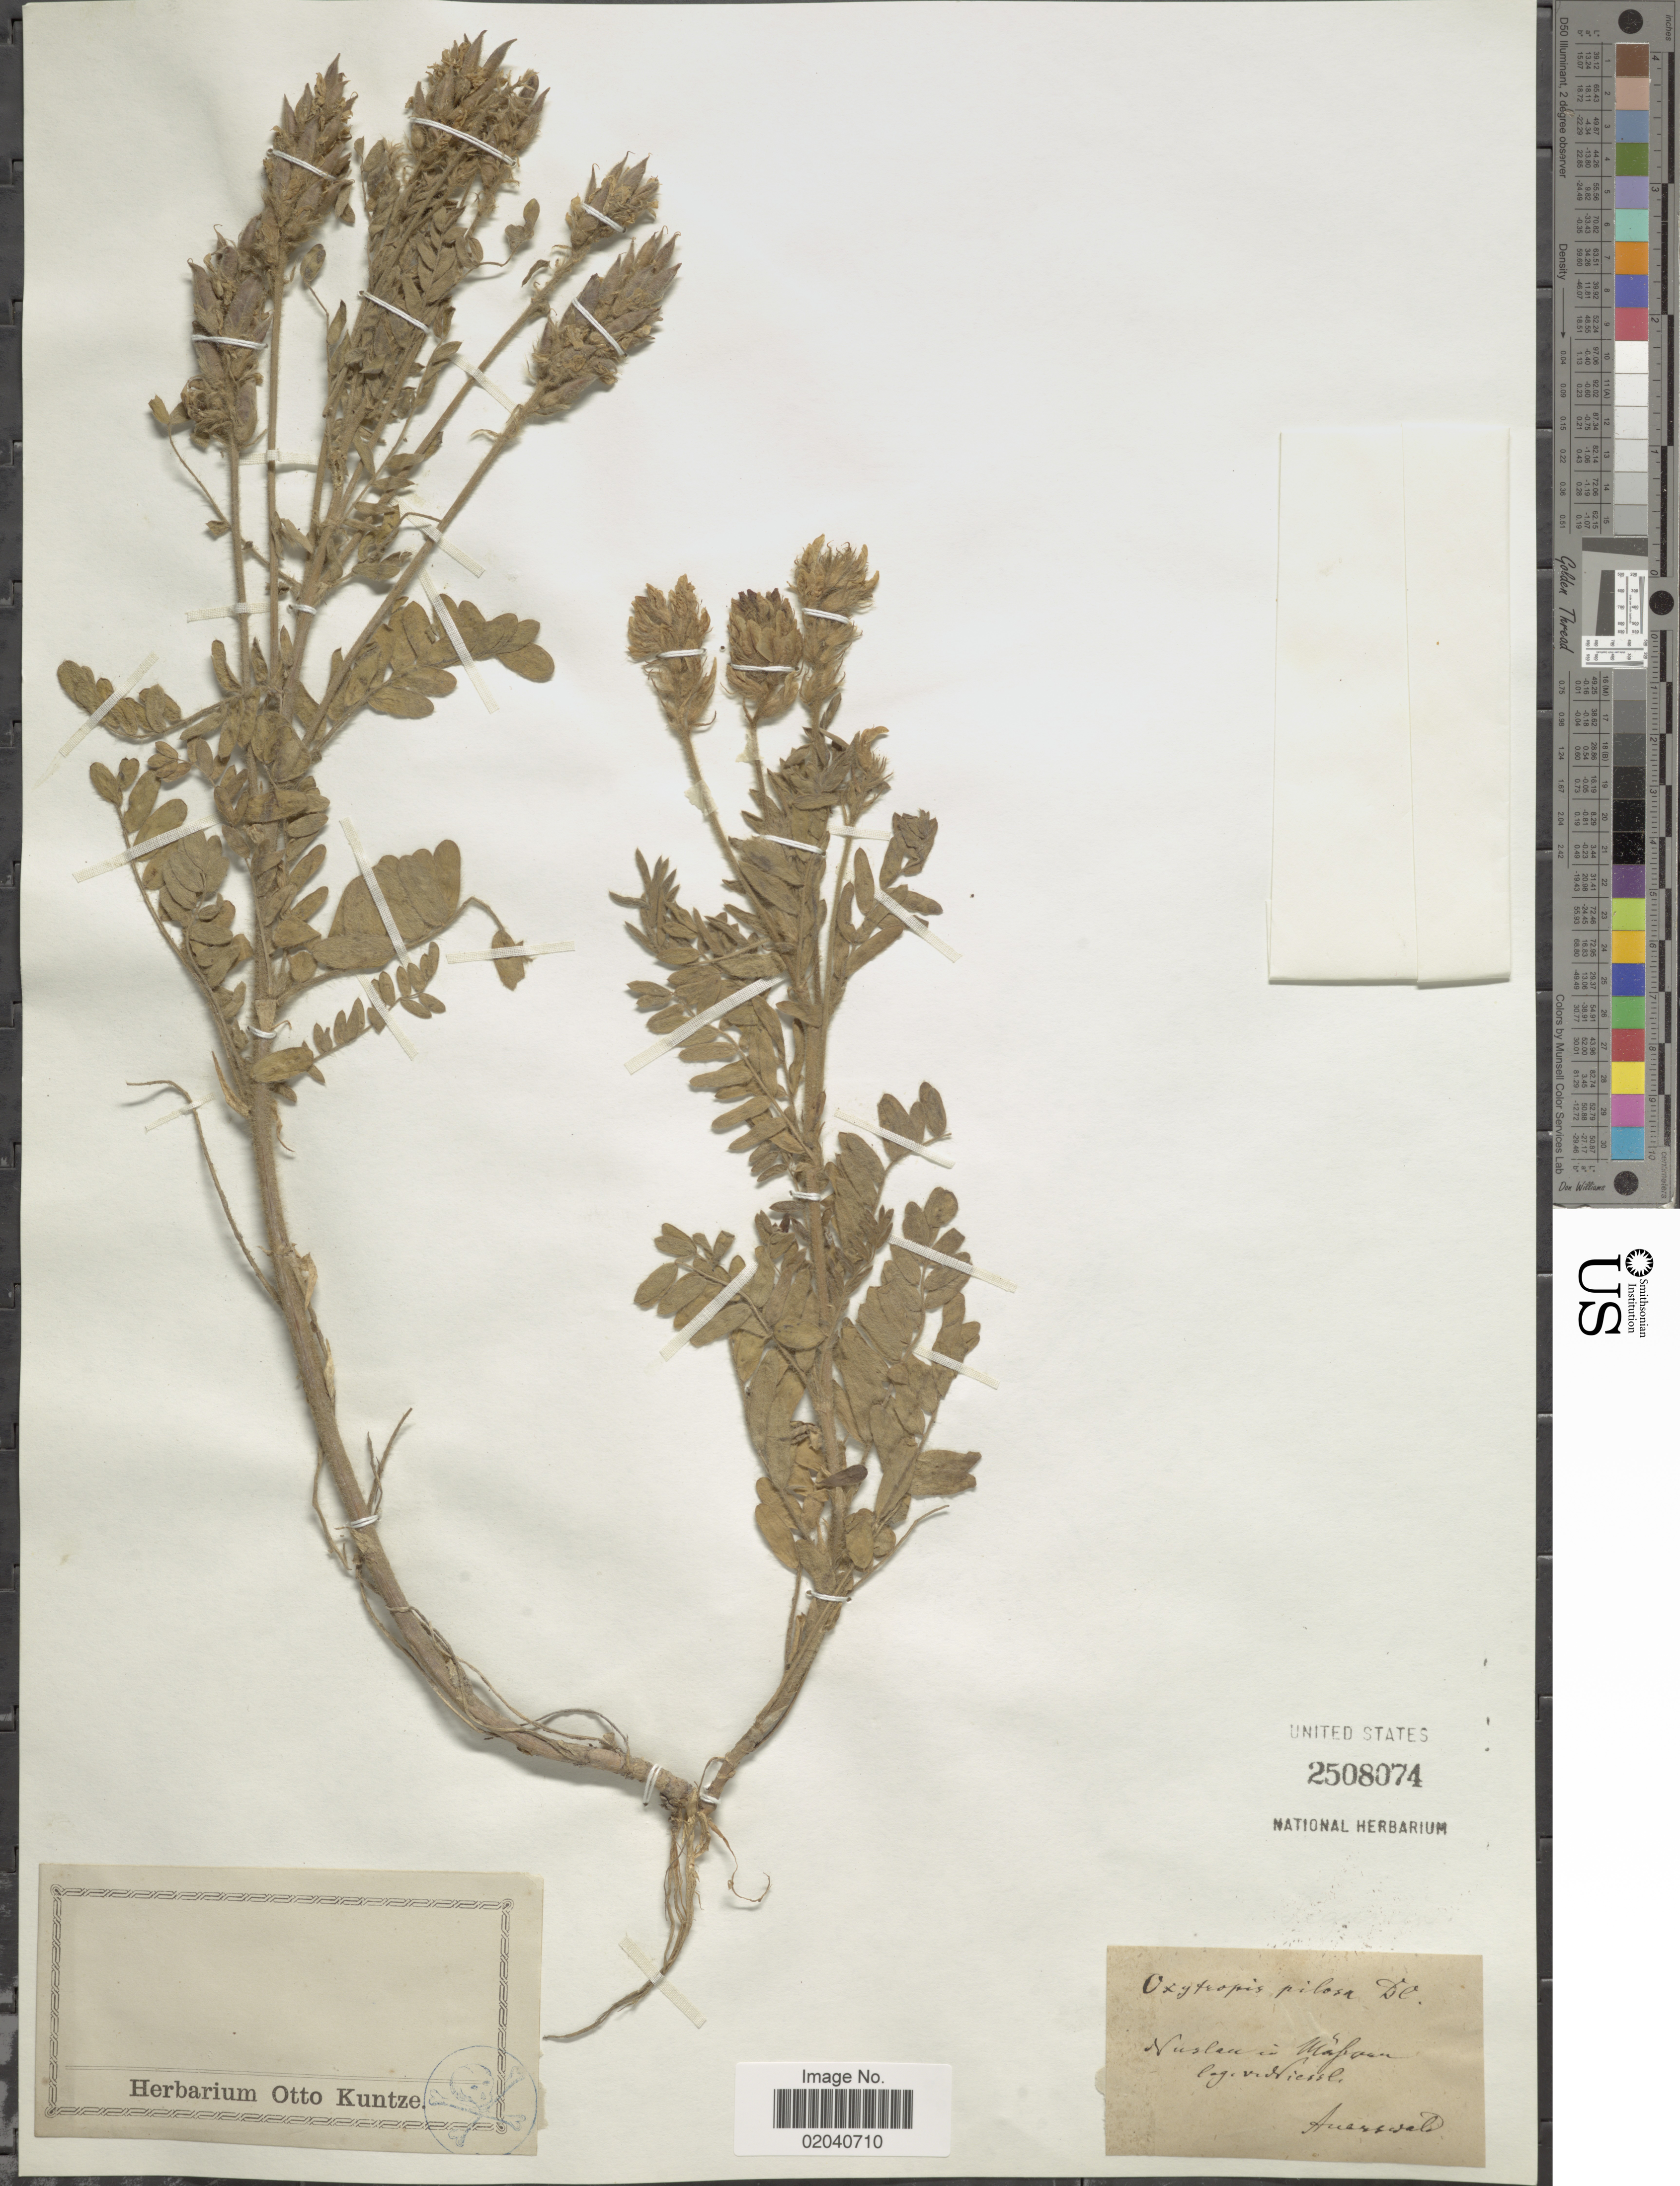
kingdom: Plantae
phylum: Tracheophyta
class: Magnoliopsida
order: Fabales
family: Fabaceae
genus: Oxytropis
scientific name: Oxytropis pilosa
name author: (L.) DC.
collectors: Auerswald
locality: Nuslau in [illegible text] lago vo Niessl[interpreted]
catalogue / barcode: US 2508074